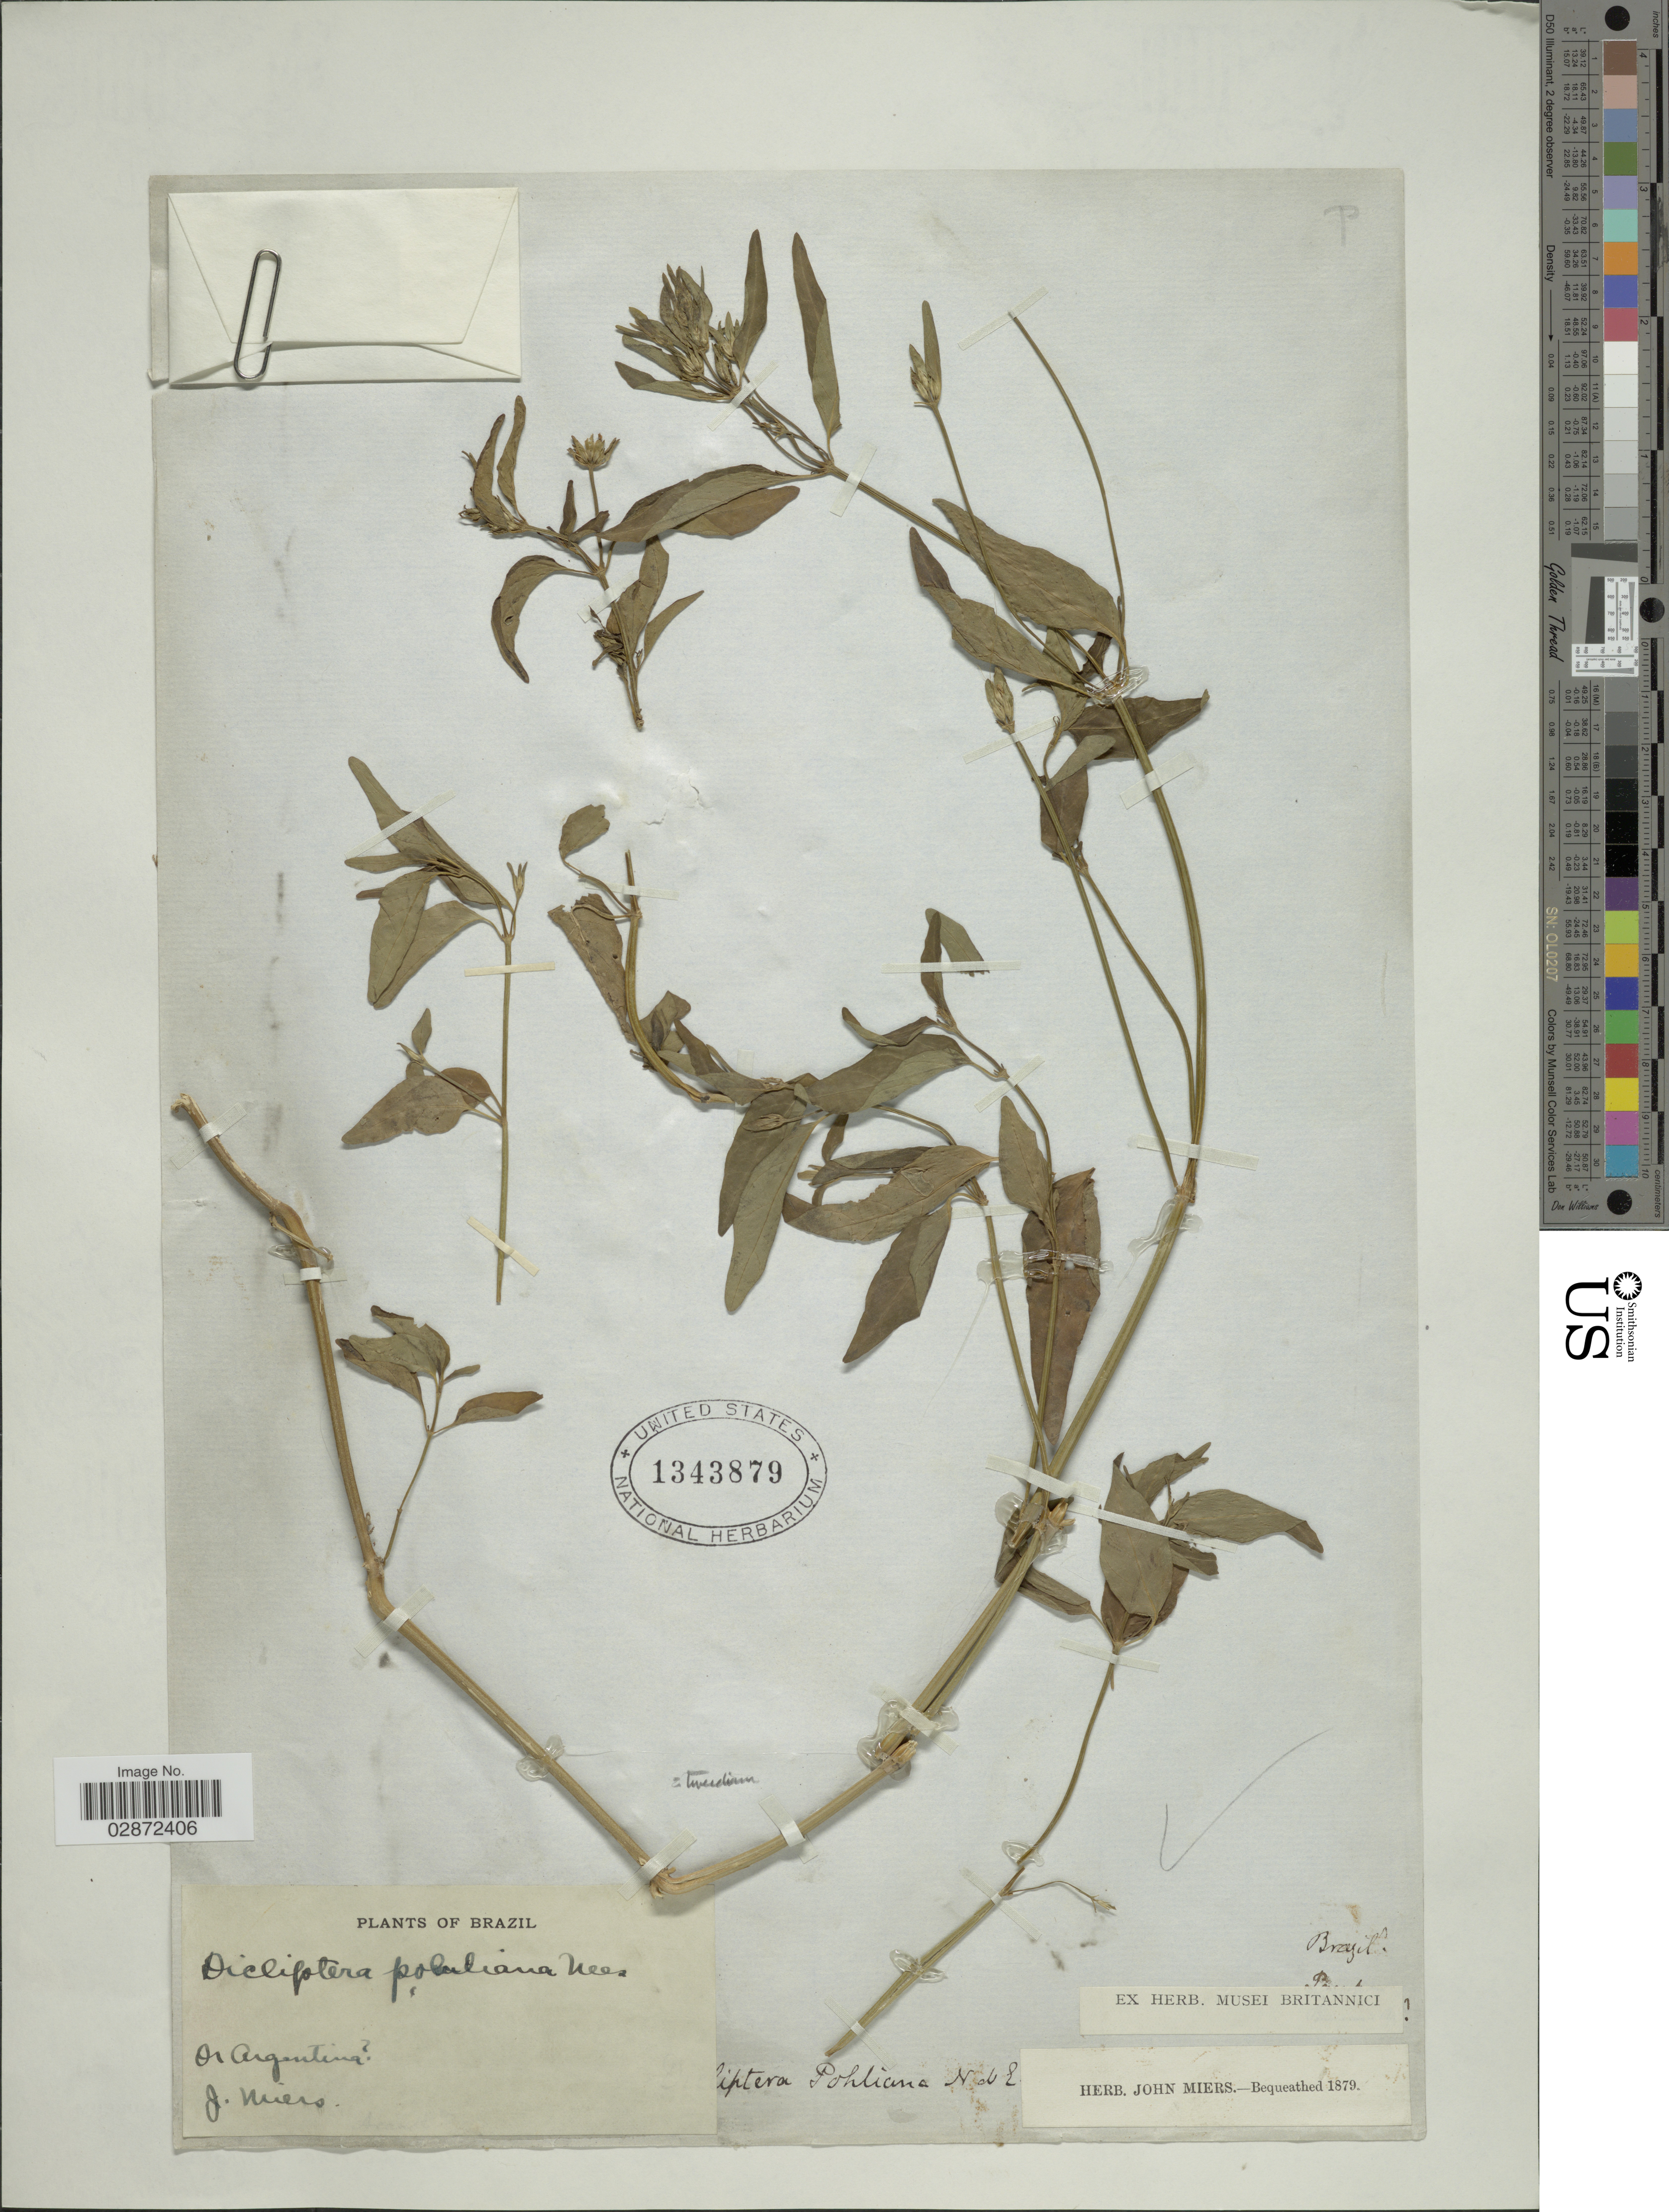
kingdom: Plantae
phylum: Tracheophyta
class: Magnoliopsida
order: Lamiales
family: Acanthaceae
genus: Dicliptera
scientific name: Dicliptera squarrosa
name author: Nees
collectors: J. Miers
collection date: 1879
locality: Brazil. Or Argentina.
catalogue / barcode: US 1343879